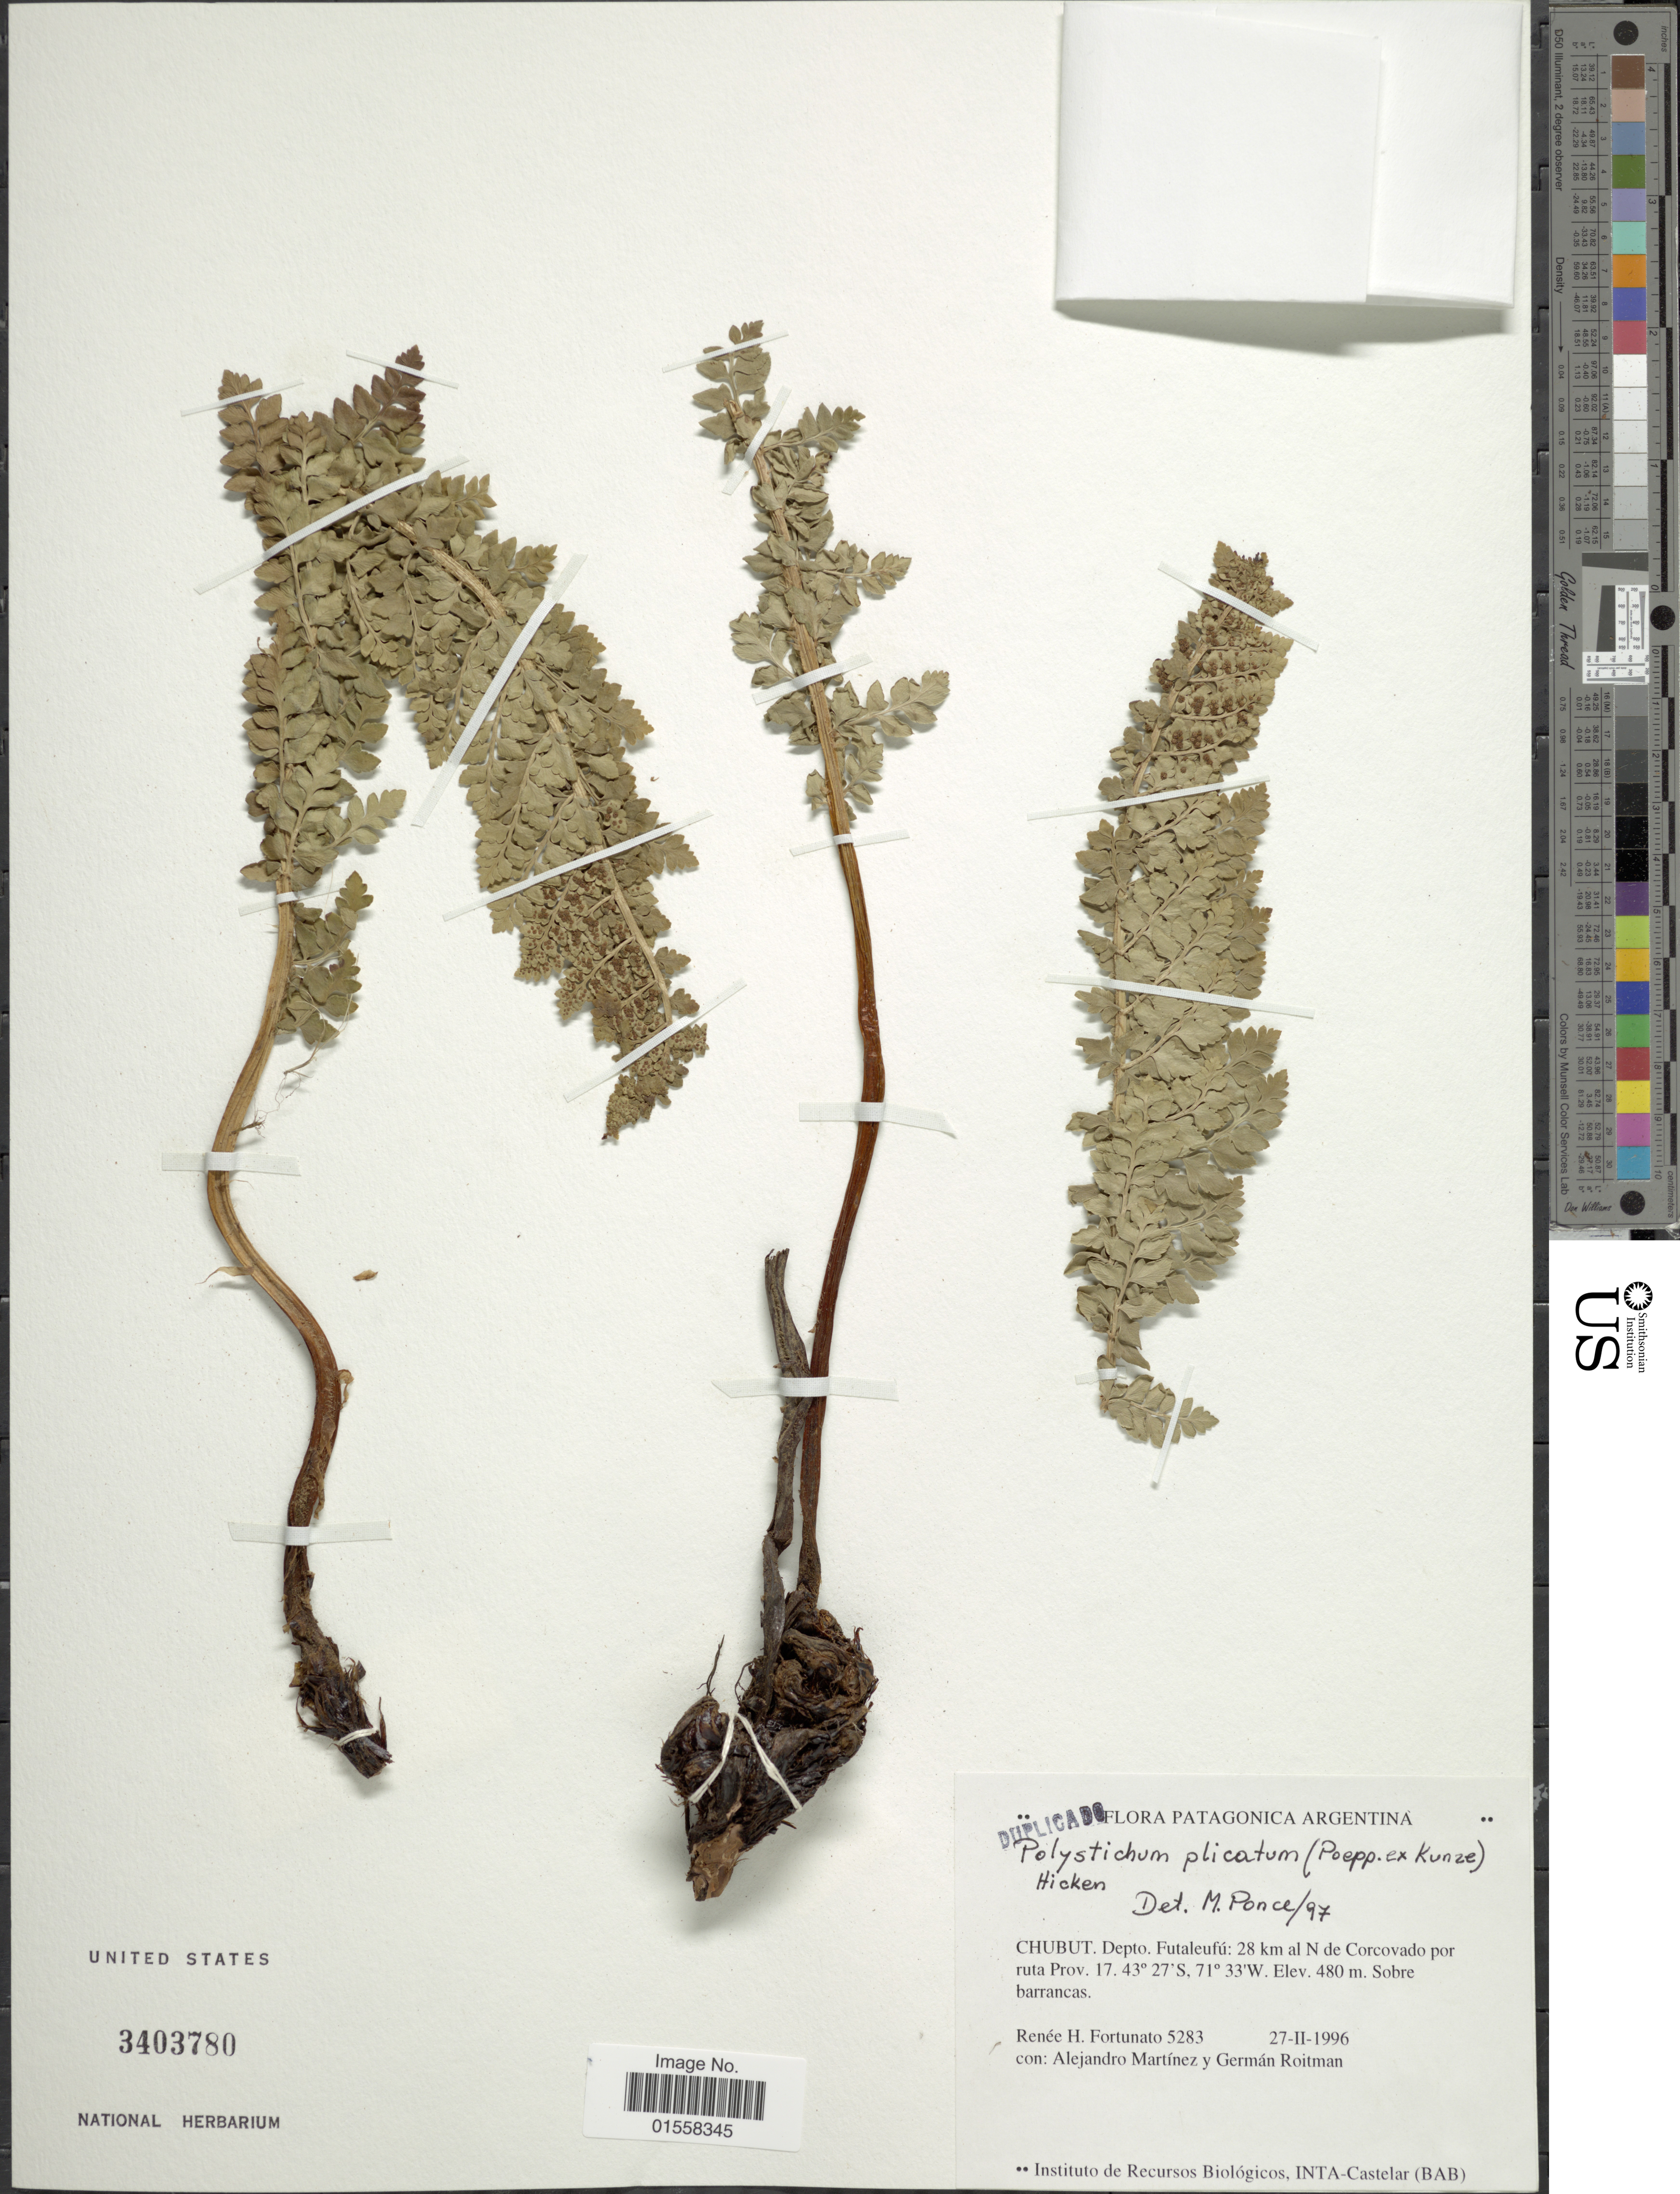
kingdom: Plantae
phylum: Tracheophyta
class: Polypodiopsida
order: Polypodiales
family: Dryopteridaceae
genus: Polystichum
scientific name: Polystichum mohrioides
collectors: R. H. Fortunato, A. Martinez & G. Roitman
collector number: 5283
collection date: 1996-02-27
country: Argentina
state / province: Chubut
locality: Patagonica. Chubut. Depto. Futaleufu: 28 km al N de Corcovado por ruta Prov.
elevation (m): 480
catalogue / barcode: US 3403780